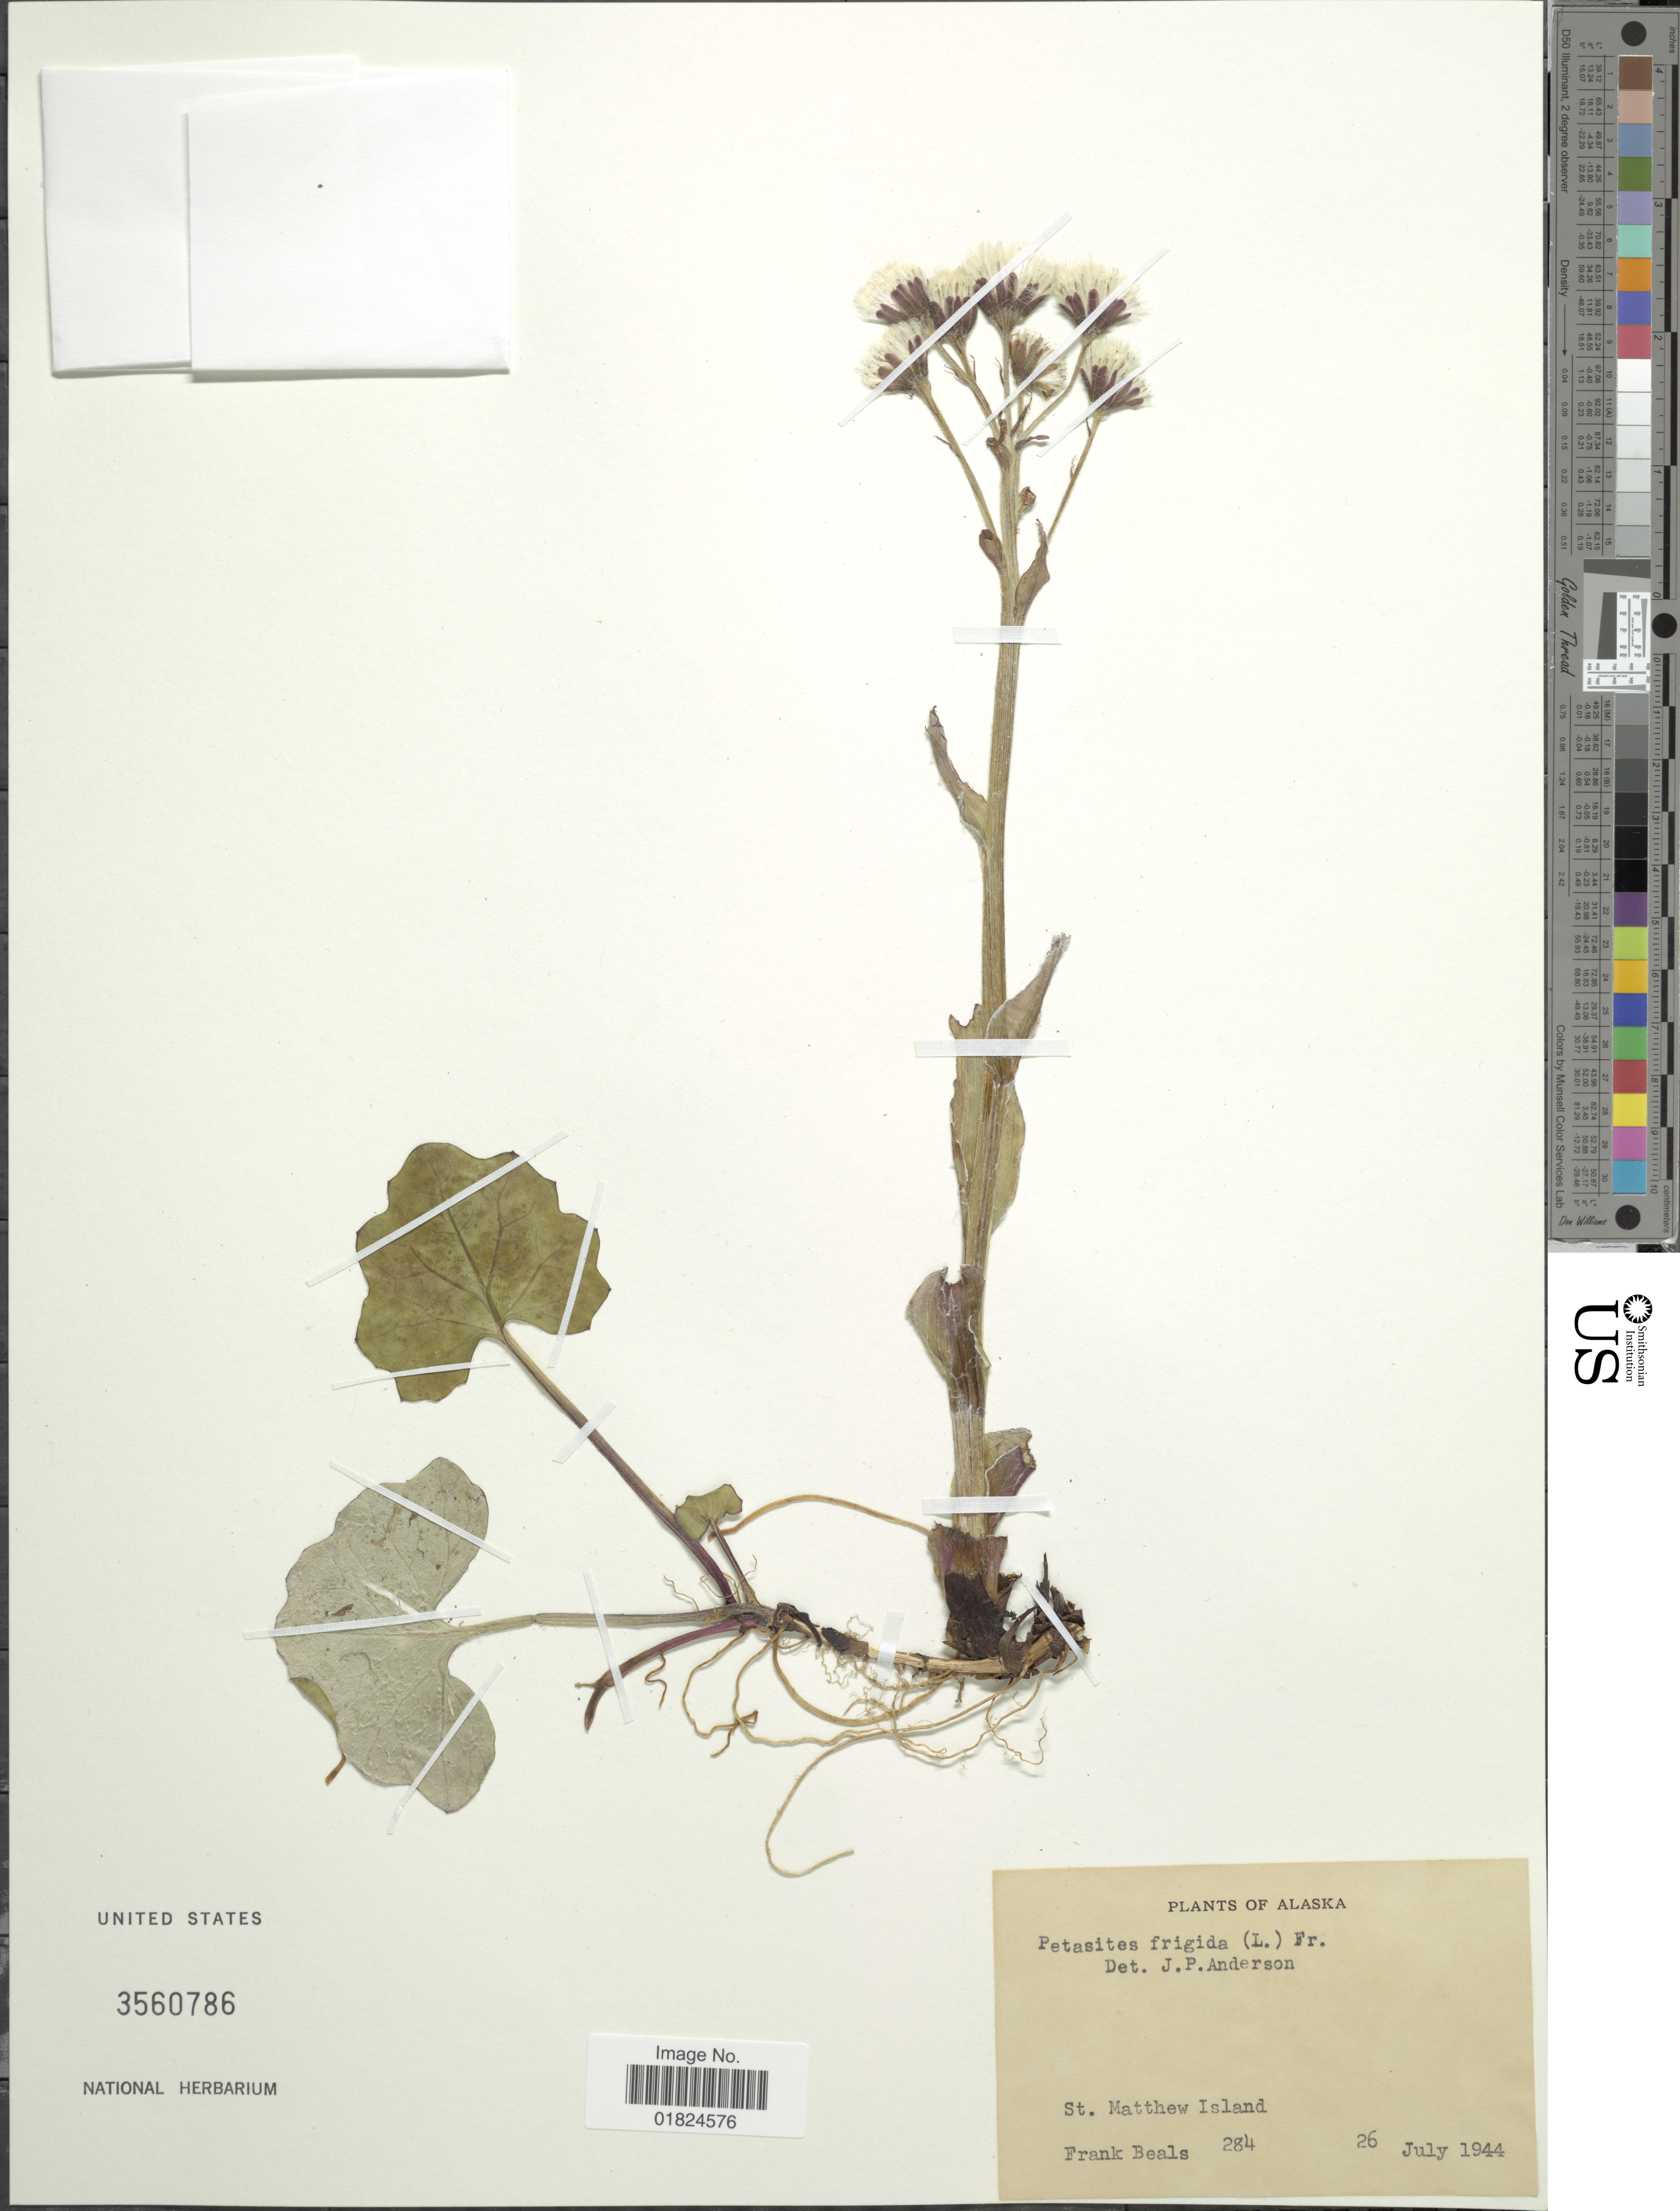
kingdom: Plantae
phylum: Tracheophyta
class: Magnoliopsida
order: Asterales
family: Asteraceae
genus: Petasites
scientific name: Petasites frigidus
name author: (L.) Fr.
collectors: F. Beals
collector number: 284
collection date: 1944-07-26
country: United States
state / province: Alaska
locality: St. Matthew Island.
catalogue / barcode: US 3560786